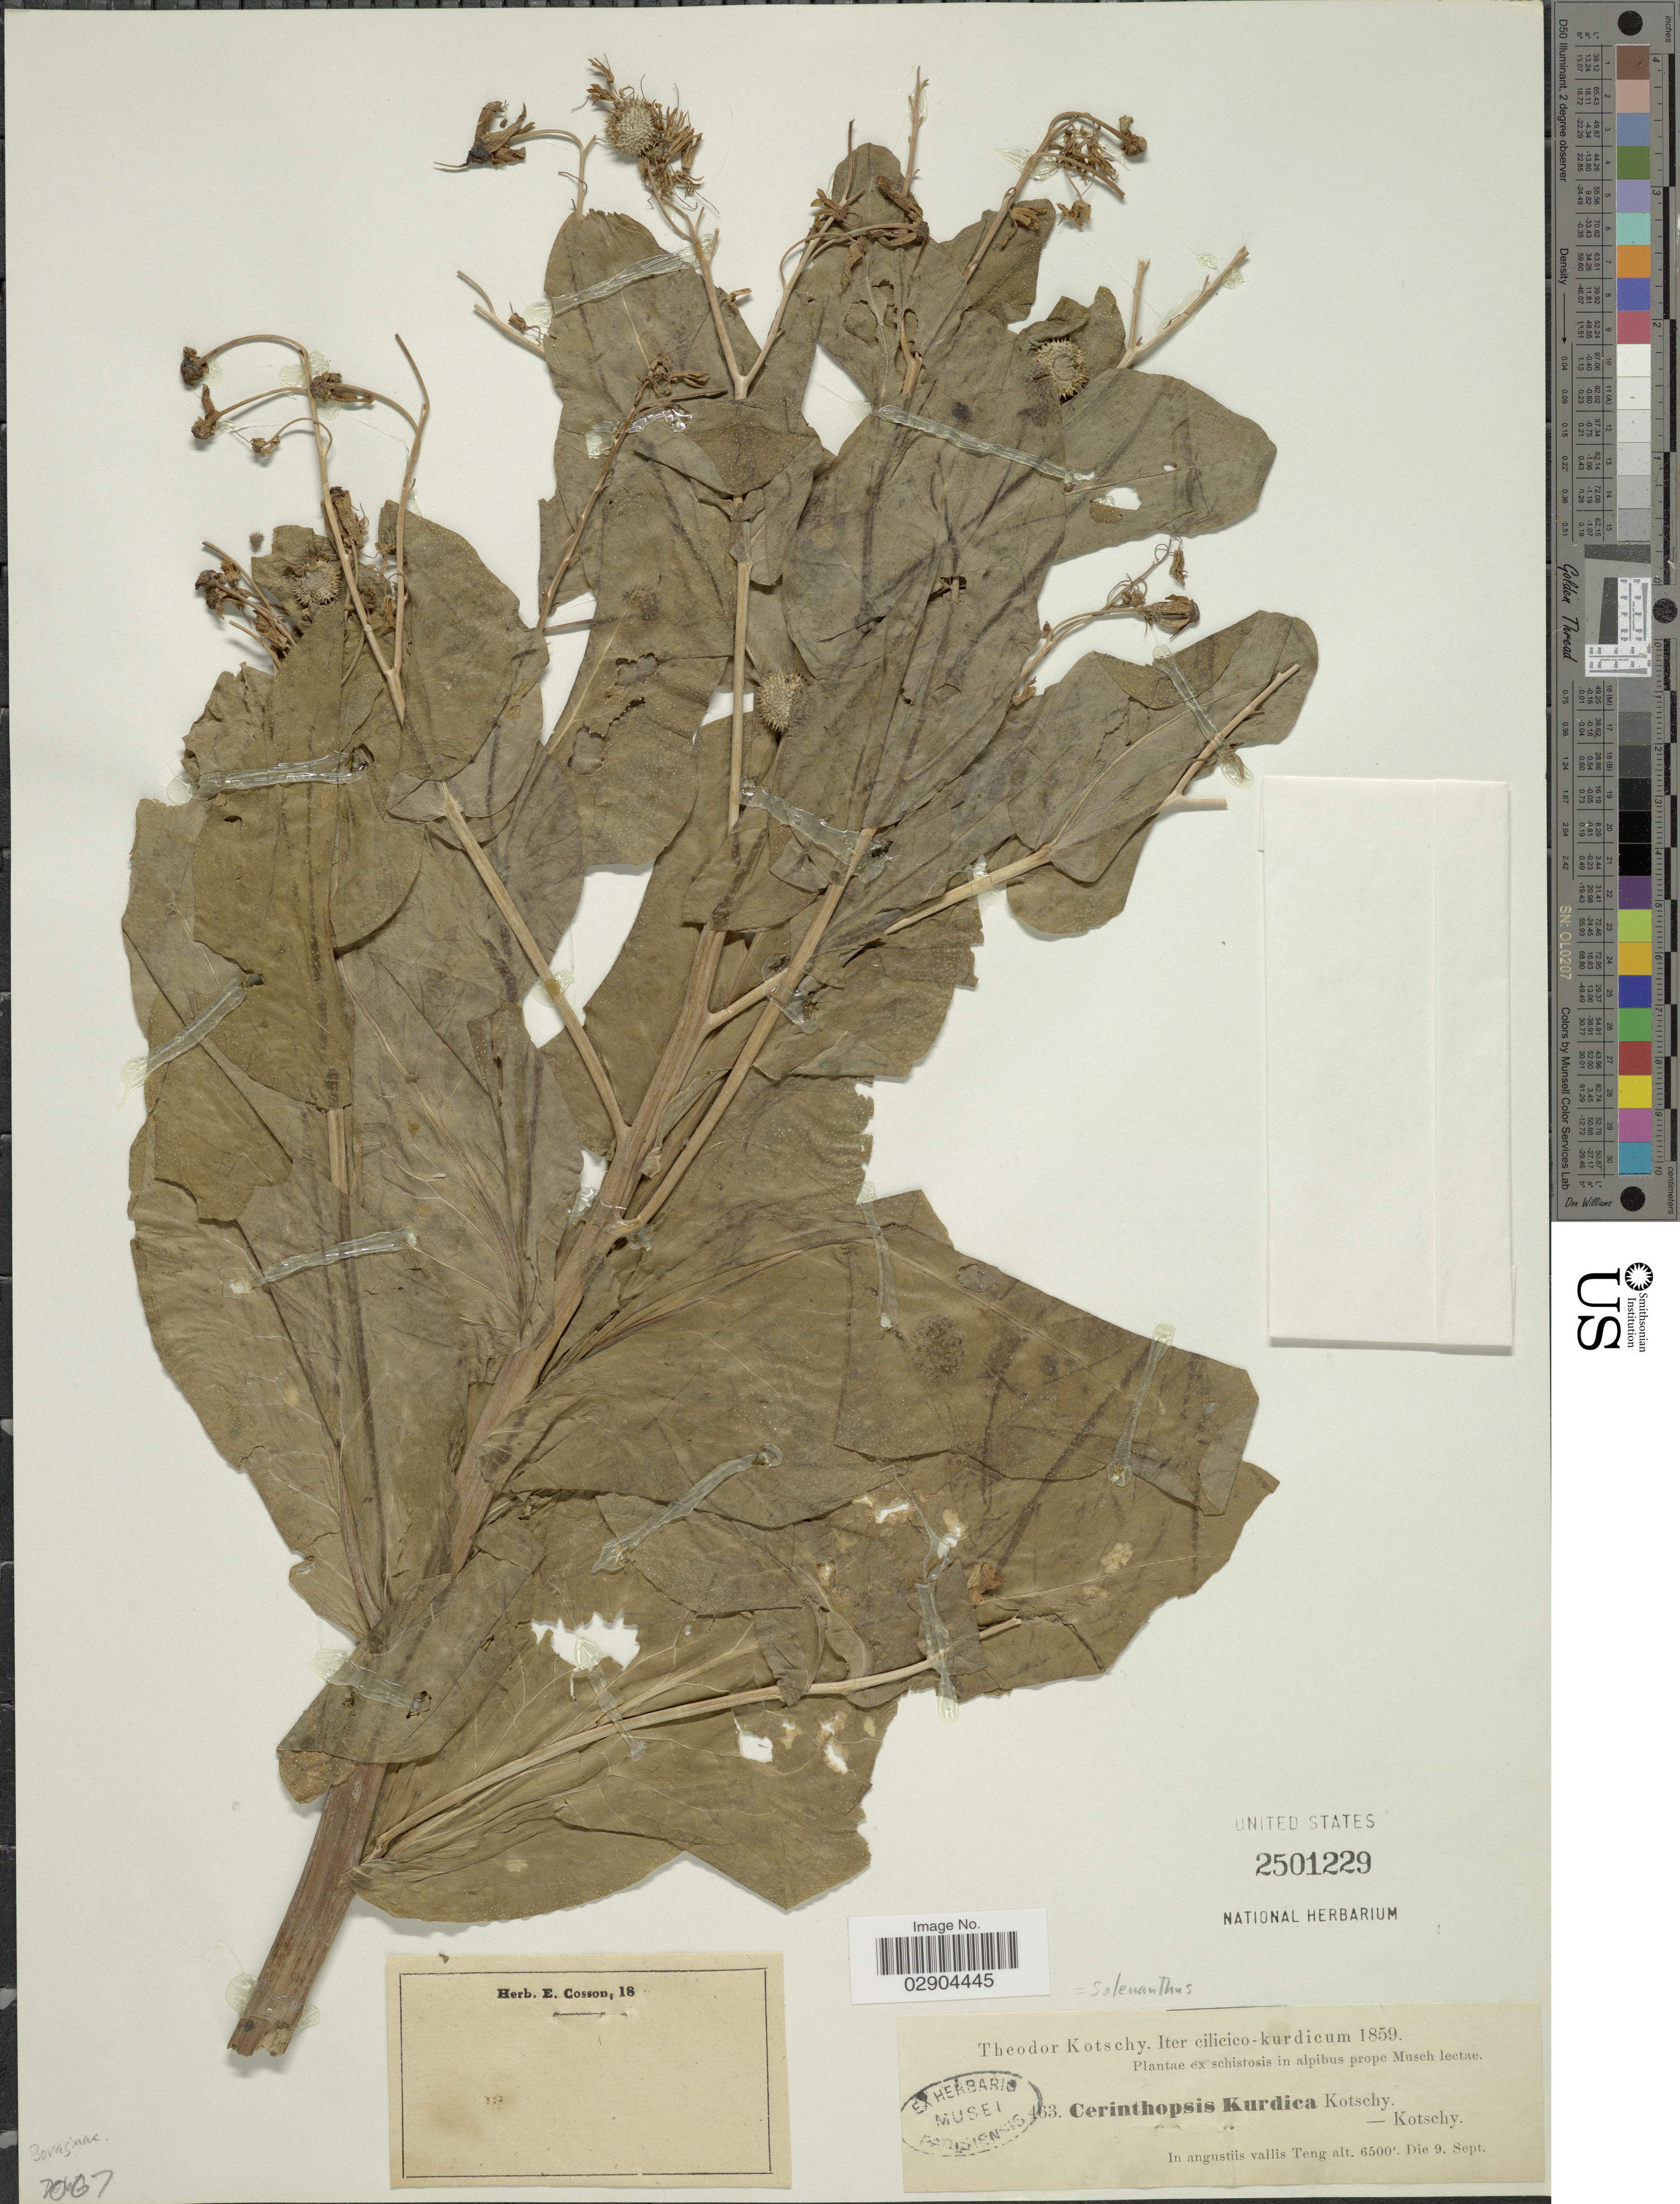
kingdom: Plantae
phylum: Tracheophyta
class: Magnoliopsida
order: Boraginales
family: Boraginaceae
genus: Solenanthus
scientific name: Solenanthus kurdicus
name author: Gürke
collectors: K. G. Kotschy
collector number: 463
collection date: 1859-09-09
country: Turkey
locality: Iter cilicico-kurdicum. In angustiis vallis Teng.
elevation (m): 1981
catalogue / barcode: US 2501229